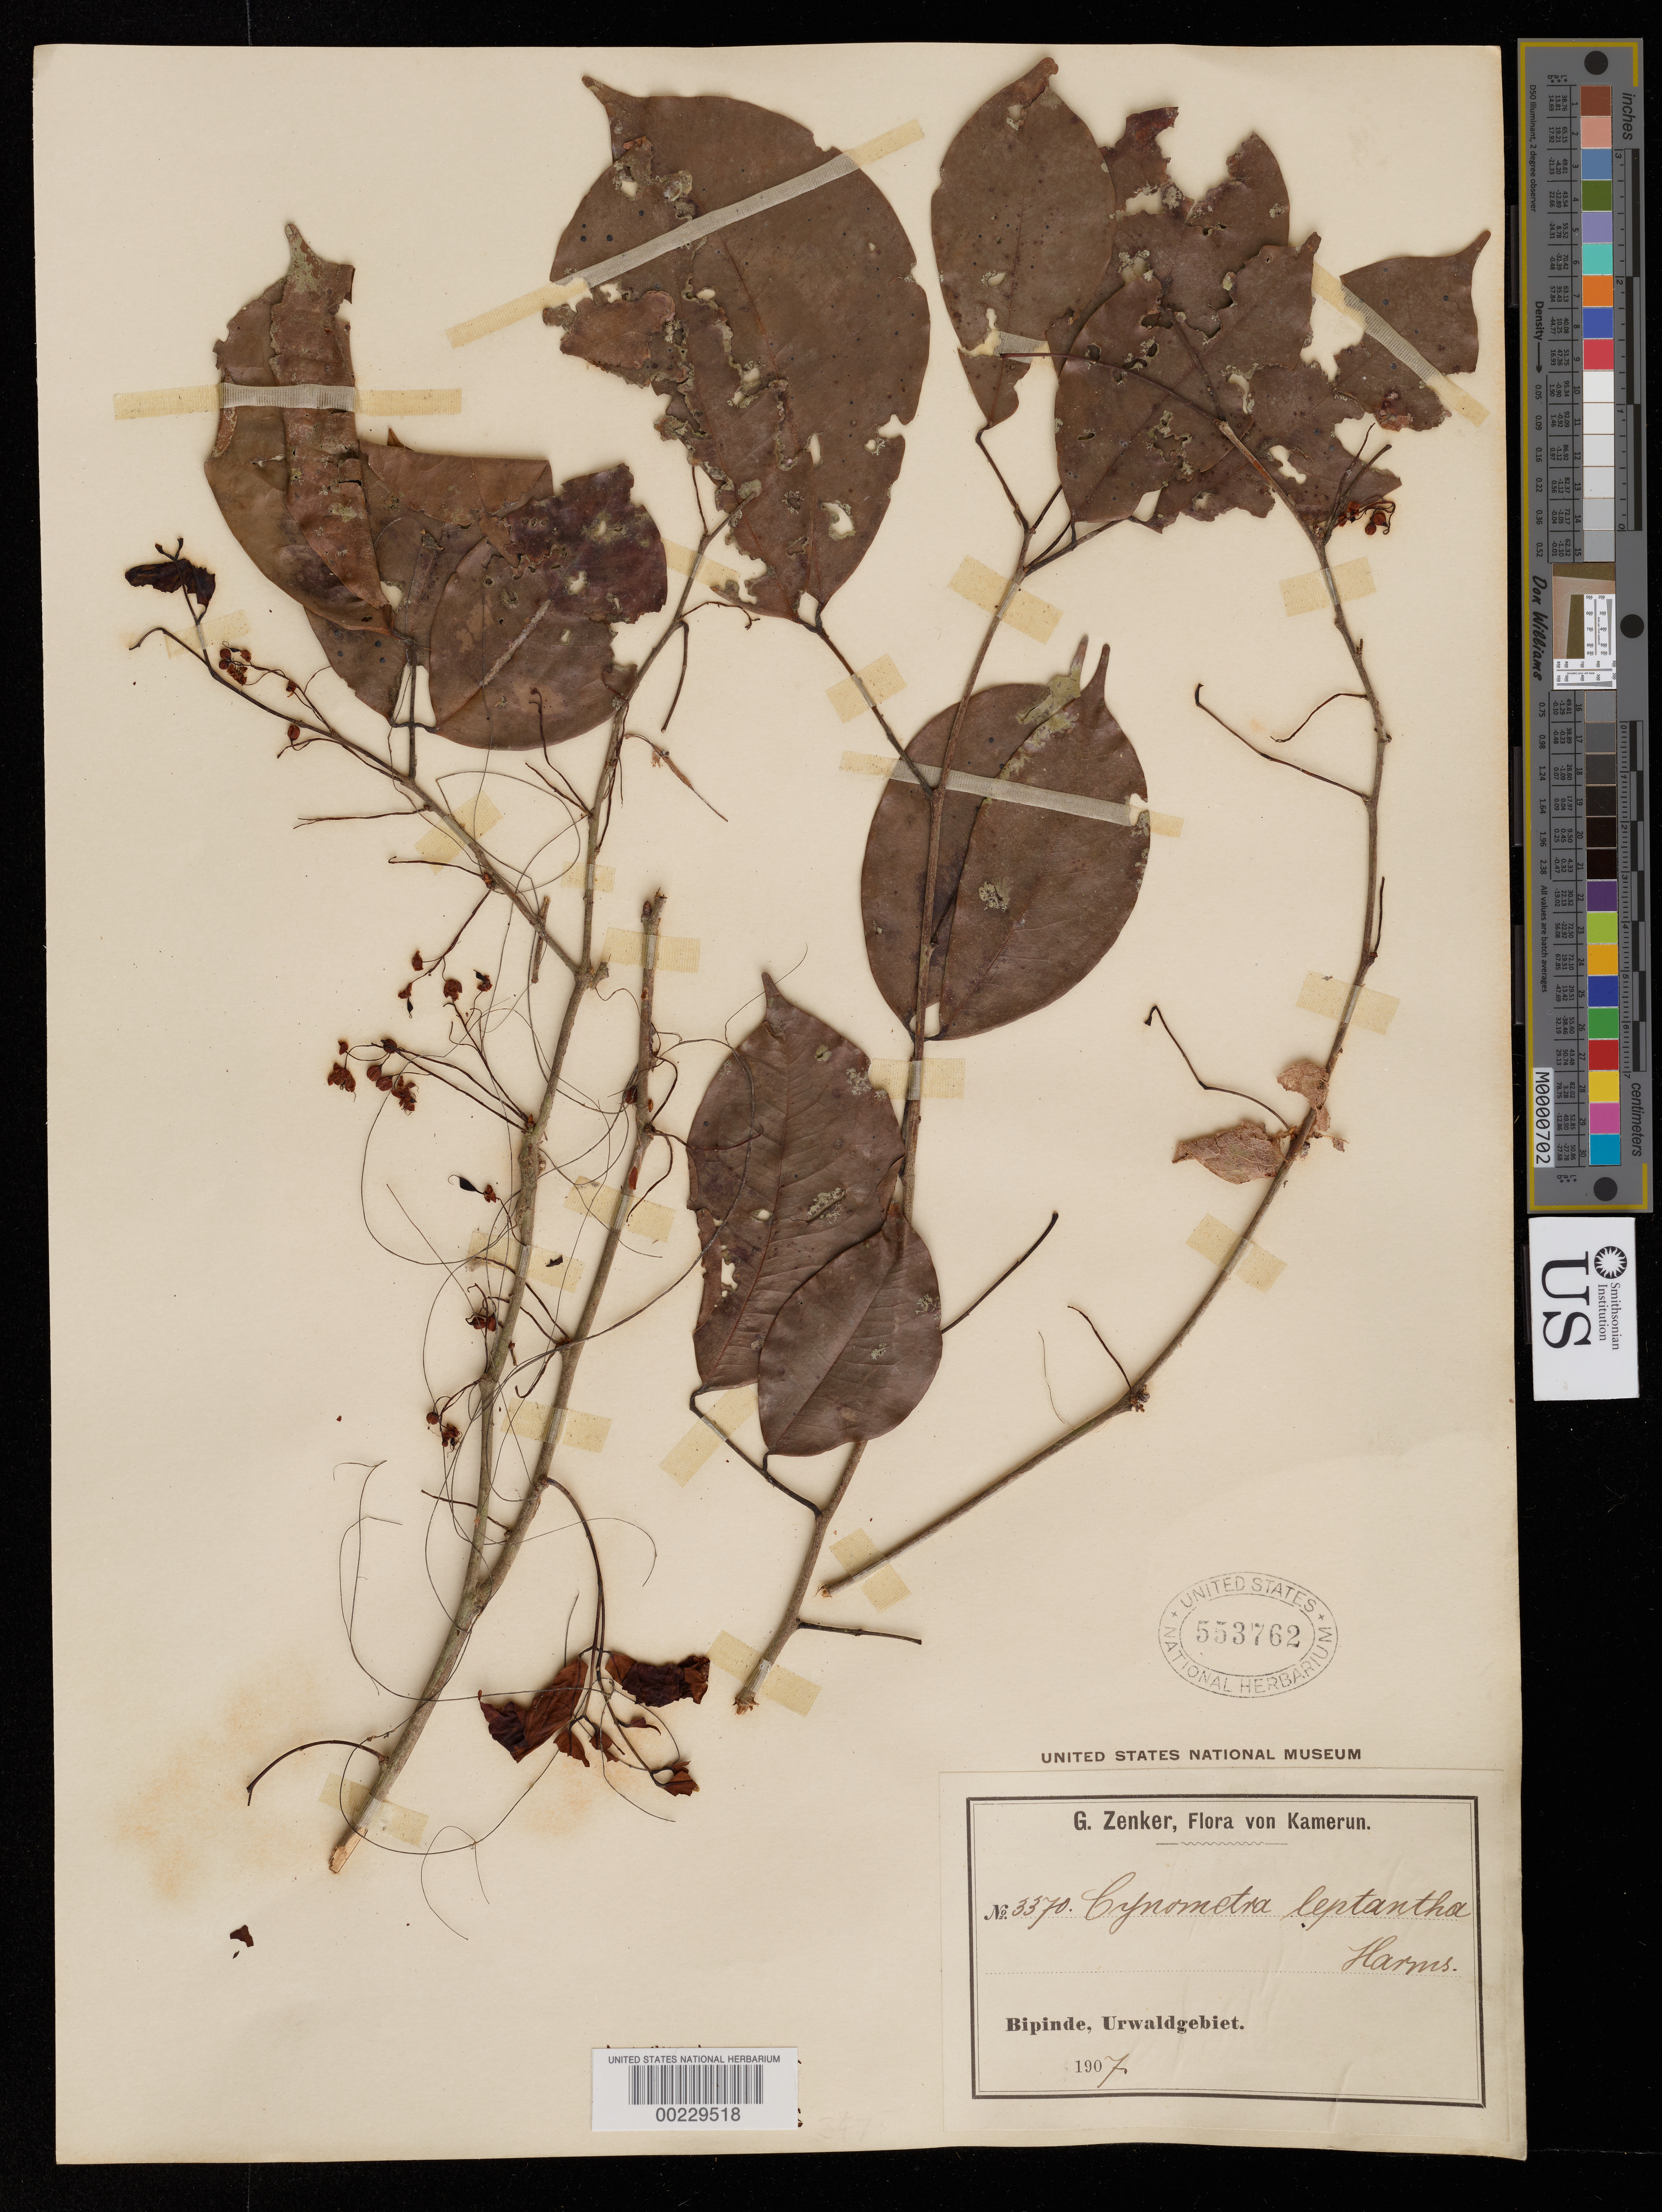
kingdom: Plantae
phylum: Tracheophyta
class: Magnoliopsida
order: Fabales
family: Fabaceae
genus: Cynometra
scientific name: Cynometra leptantha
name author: Harms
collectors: G. A. Zenker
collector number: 3370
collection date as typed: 1907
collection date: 1907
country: Cameroon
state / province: Sud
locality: Bipinde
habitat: Jungle area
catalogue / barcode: US 553762